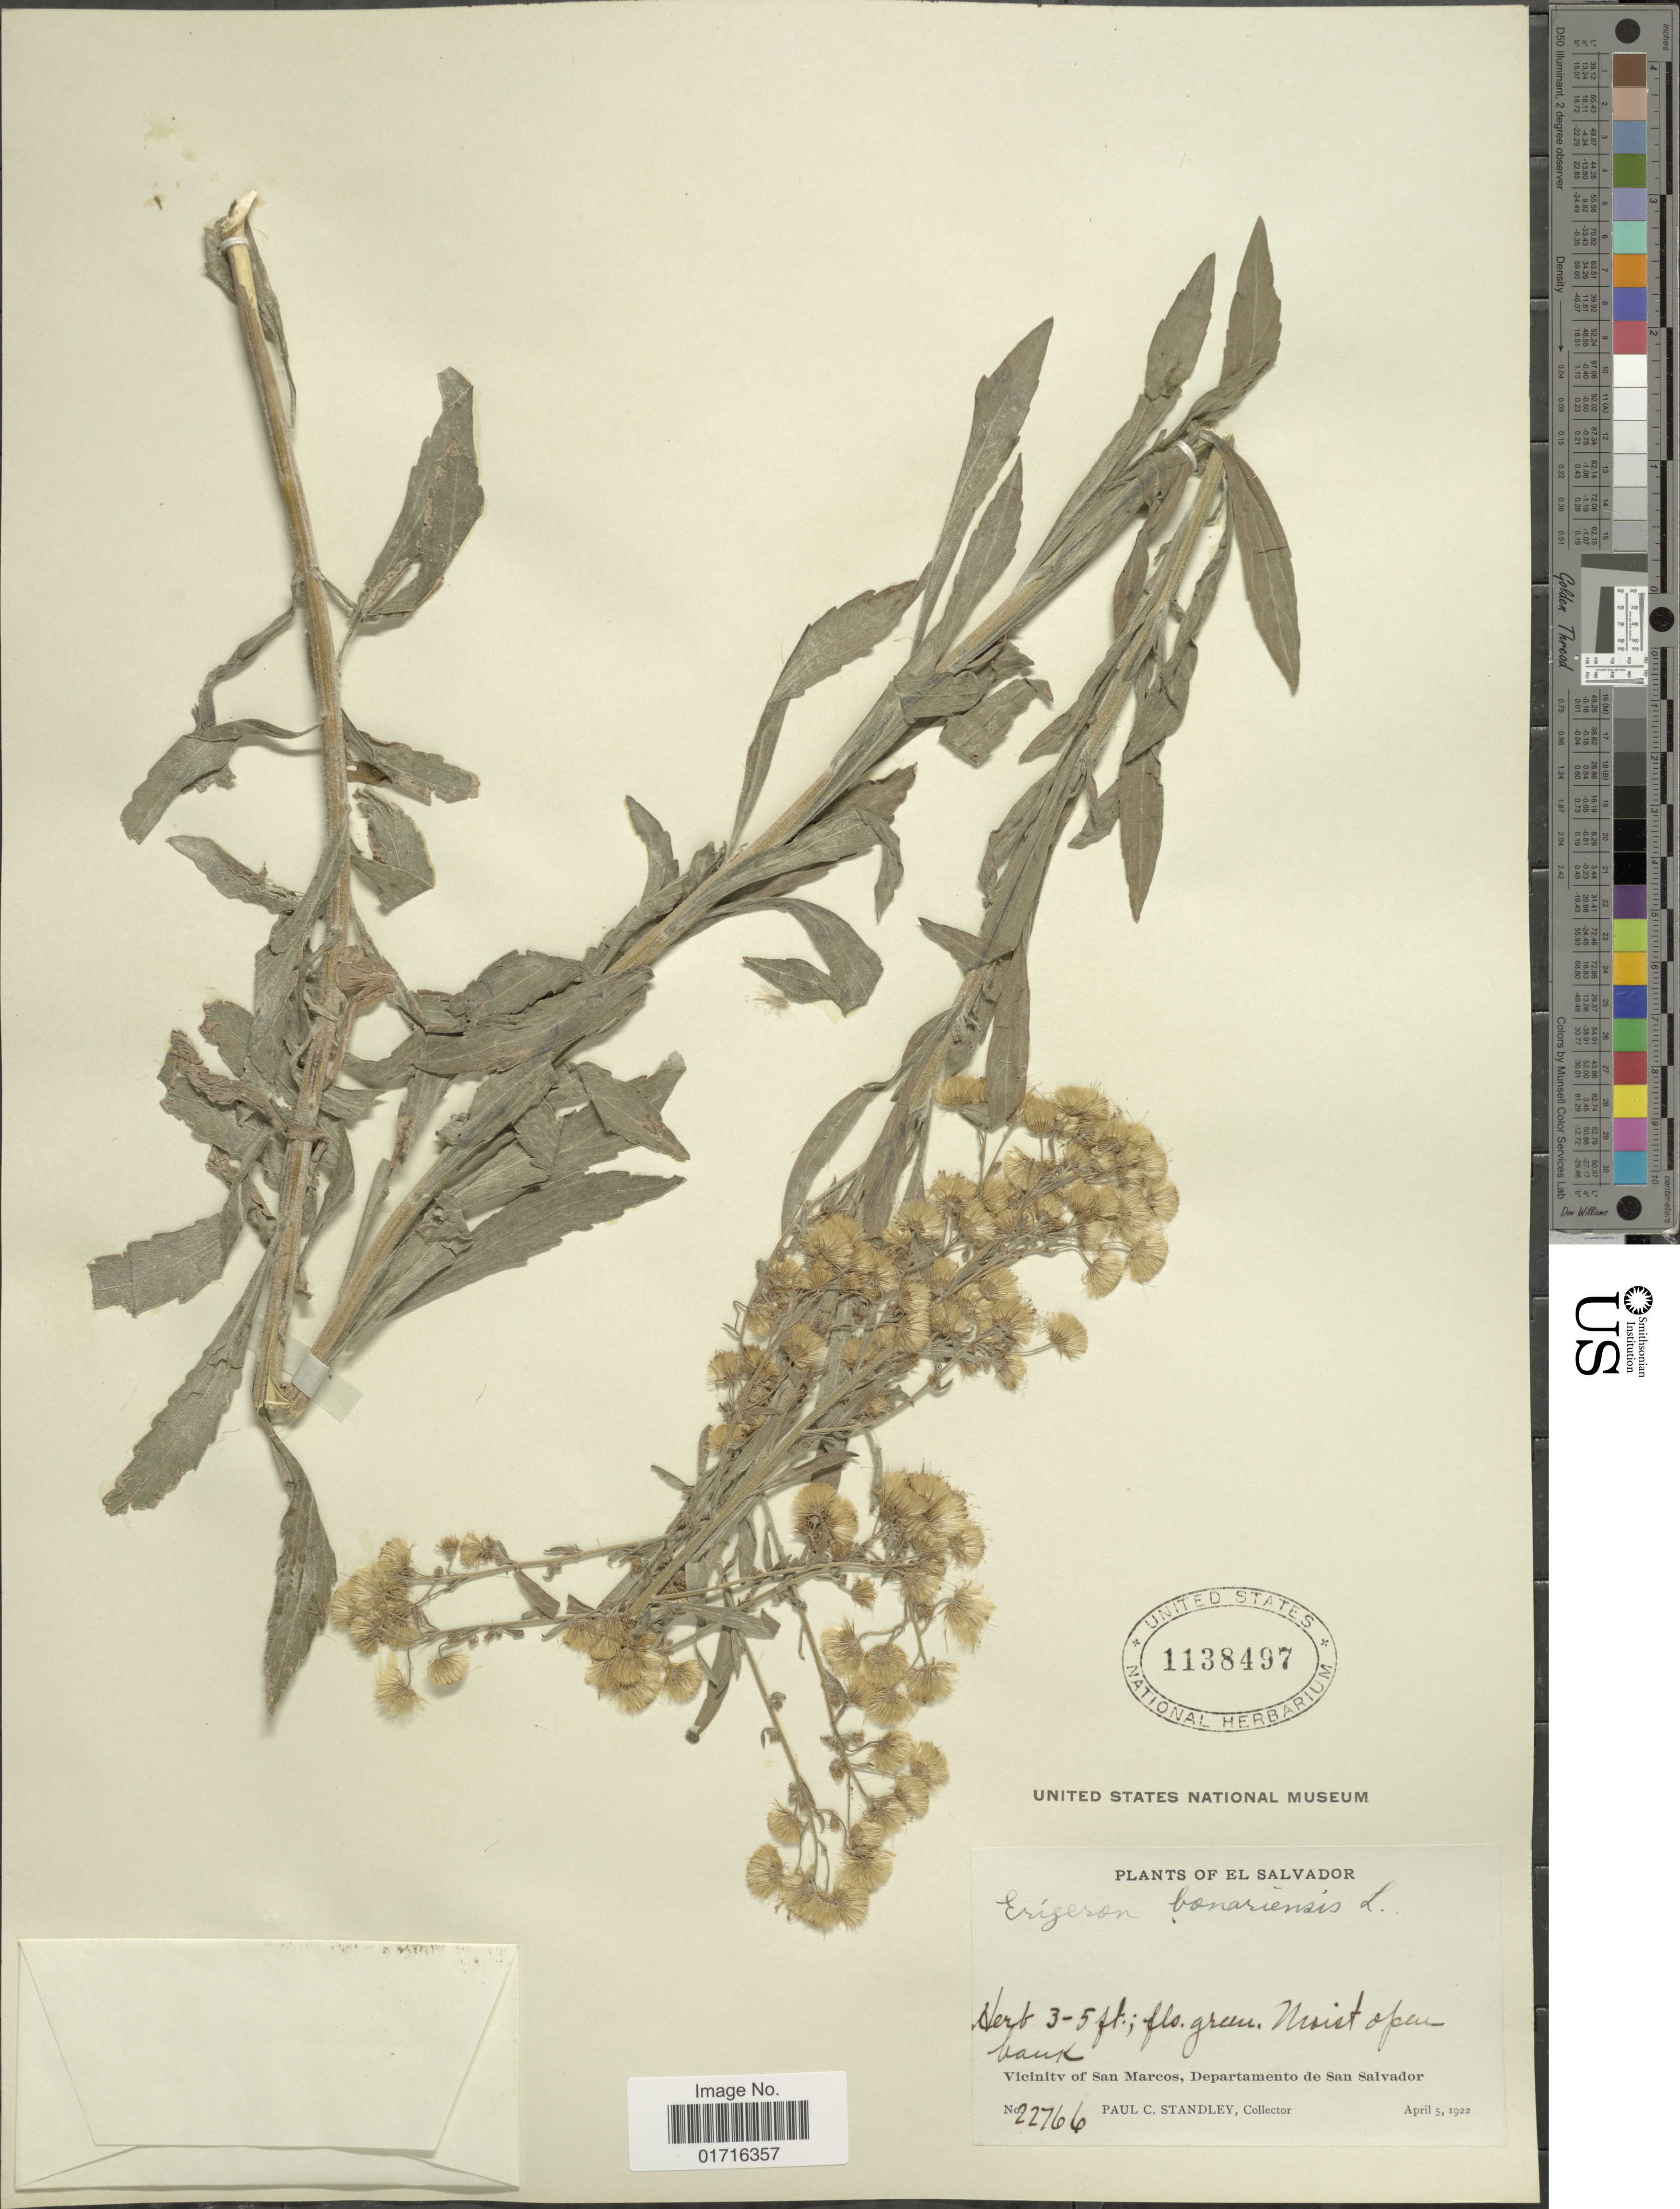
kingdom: Plantae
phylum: Tracheophyta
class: Magnoliopsida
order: Asterales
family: Asteraceae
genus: Conyza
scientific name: Conyza bonariensis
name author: (L.) Cronq.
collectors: P. C. Standley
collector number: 22766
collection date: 1922-04-05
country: El Salvador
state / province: San Salvador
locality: Vicinity of San Marcos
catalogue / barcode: US 1138497